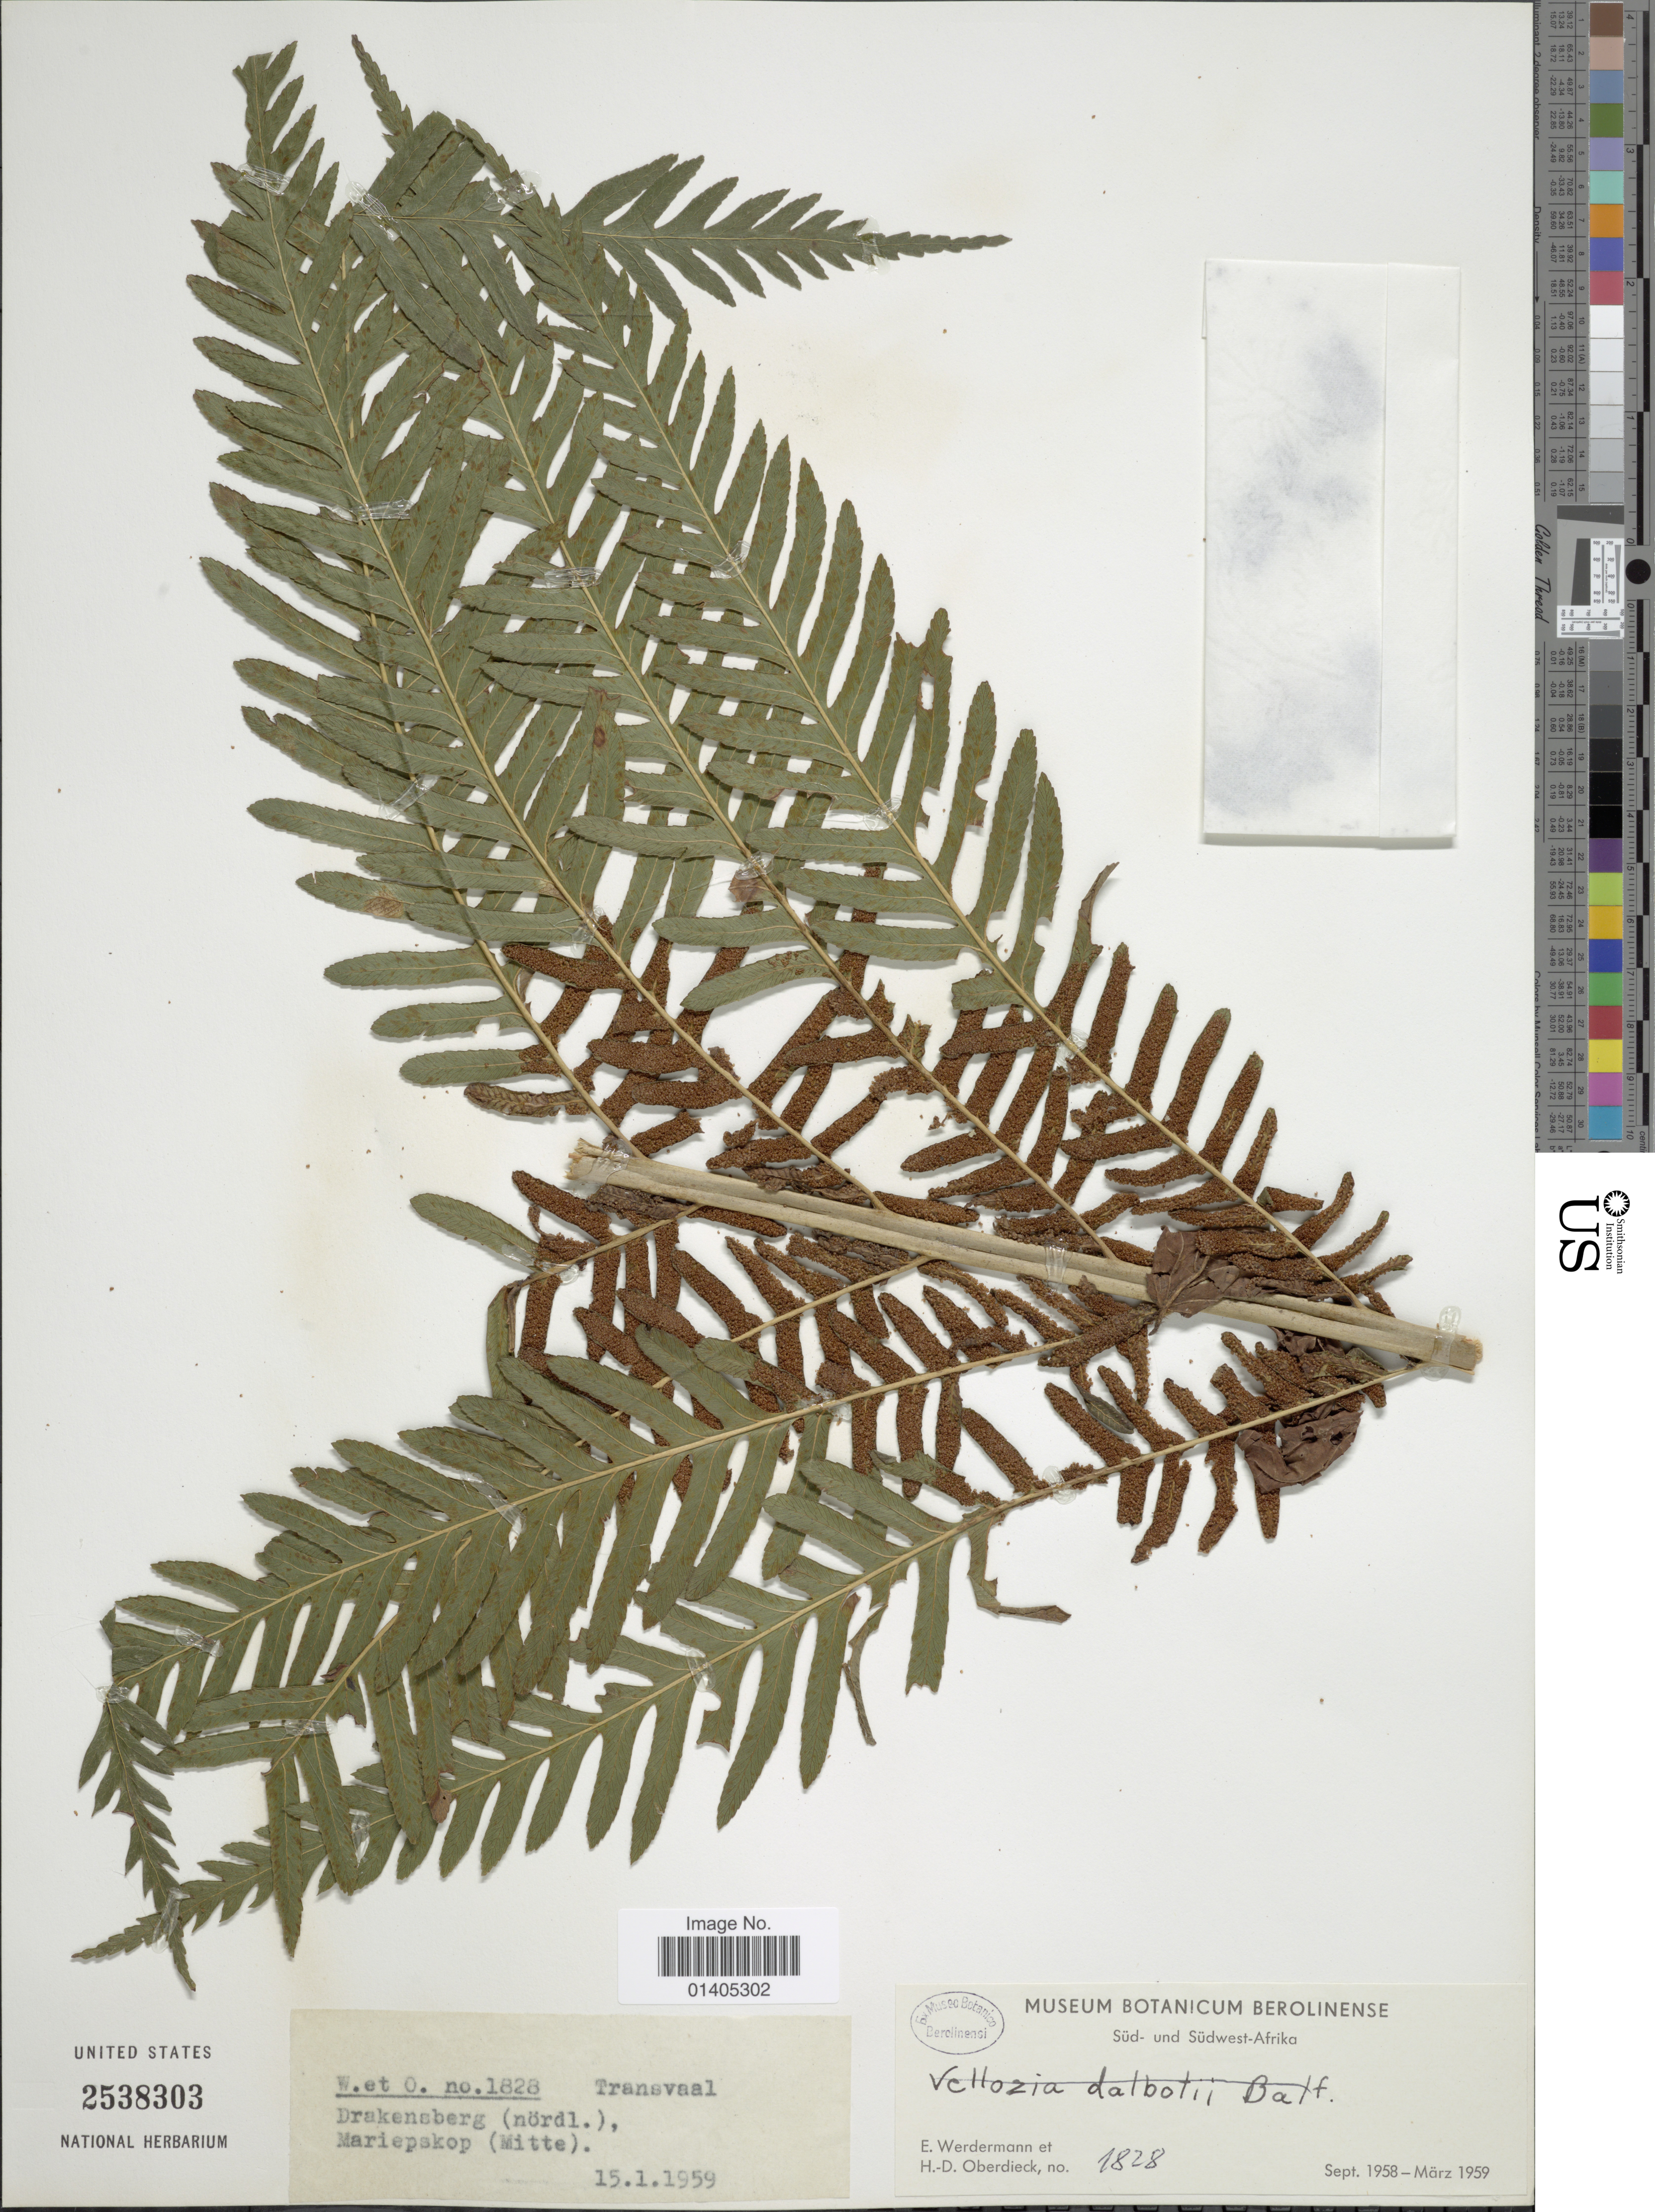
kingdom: Plantae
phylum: Tracheophyta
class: Polypodiopsida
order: Osmundales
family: Osmundaceae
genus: Todea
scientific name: Todea barbara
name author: T. Moore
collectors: E. Wedermann & H. Oberdieck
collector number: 1828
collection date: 1959-01-15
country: South Africa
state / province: Mpumalanga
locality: Transvaal, Drakensberg (nördl.), Mariepskop (Mitte)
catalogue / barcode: US 2538303